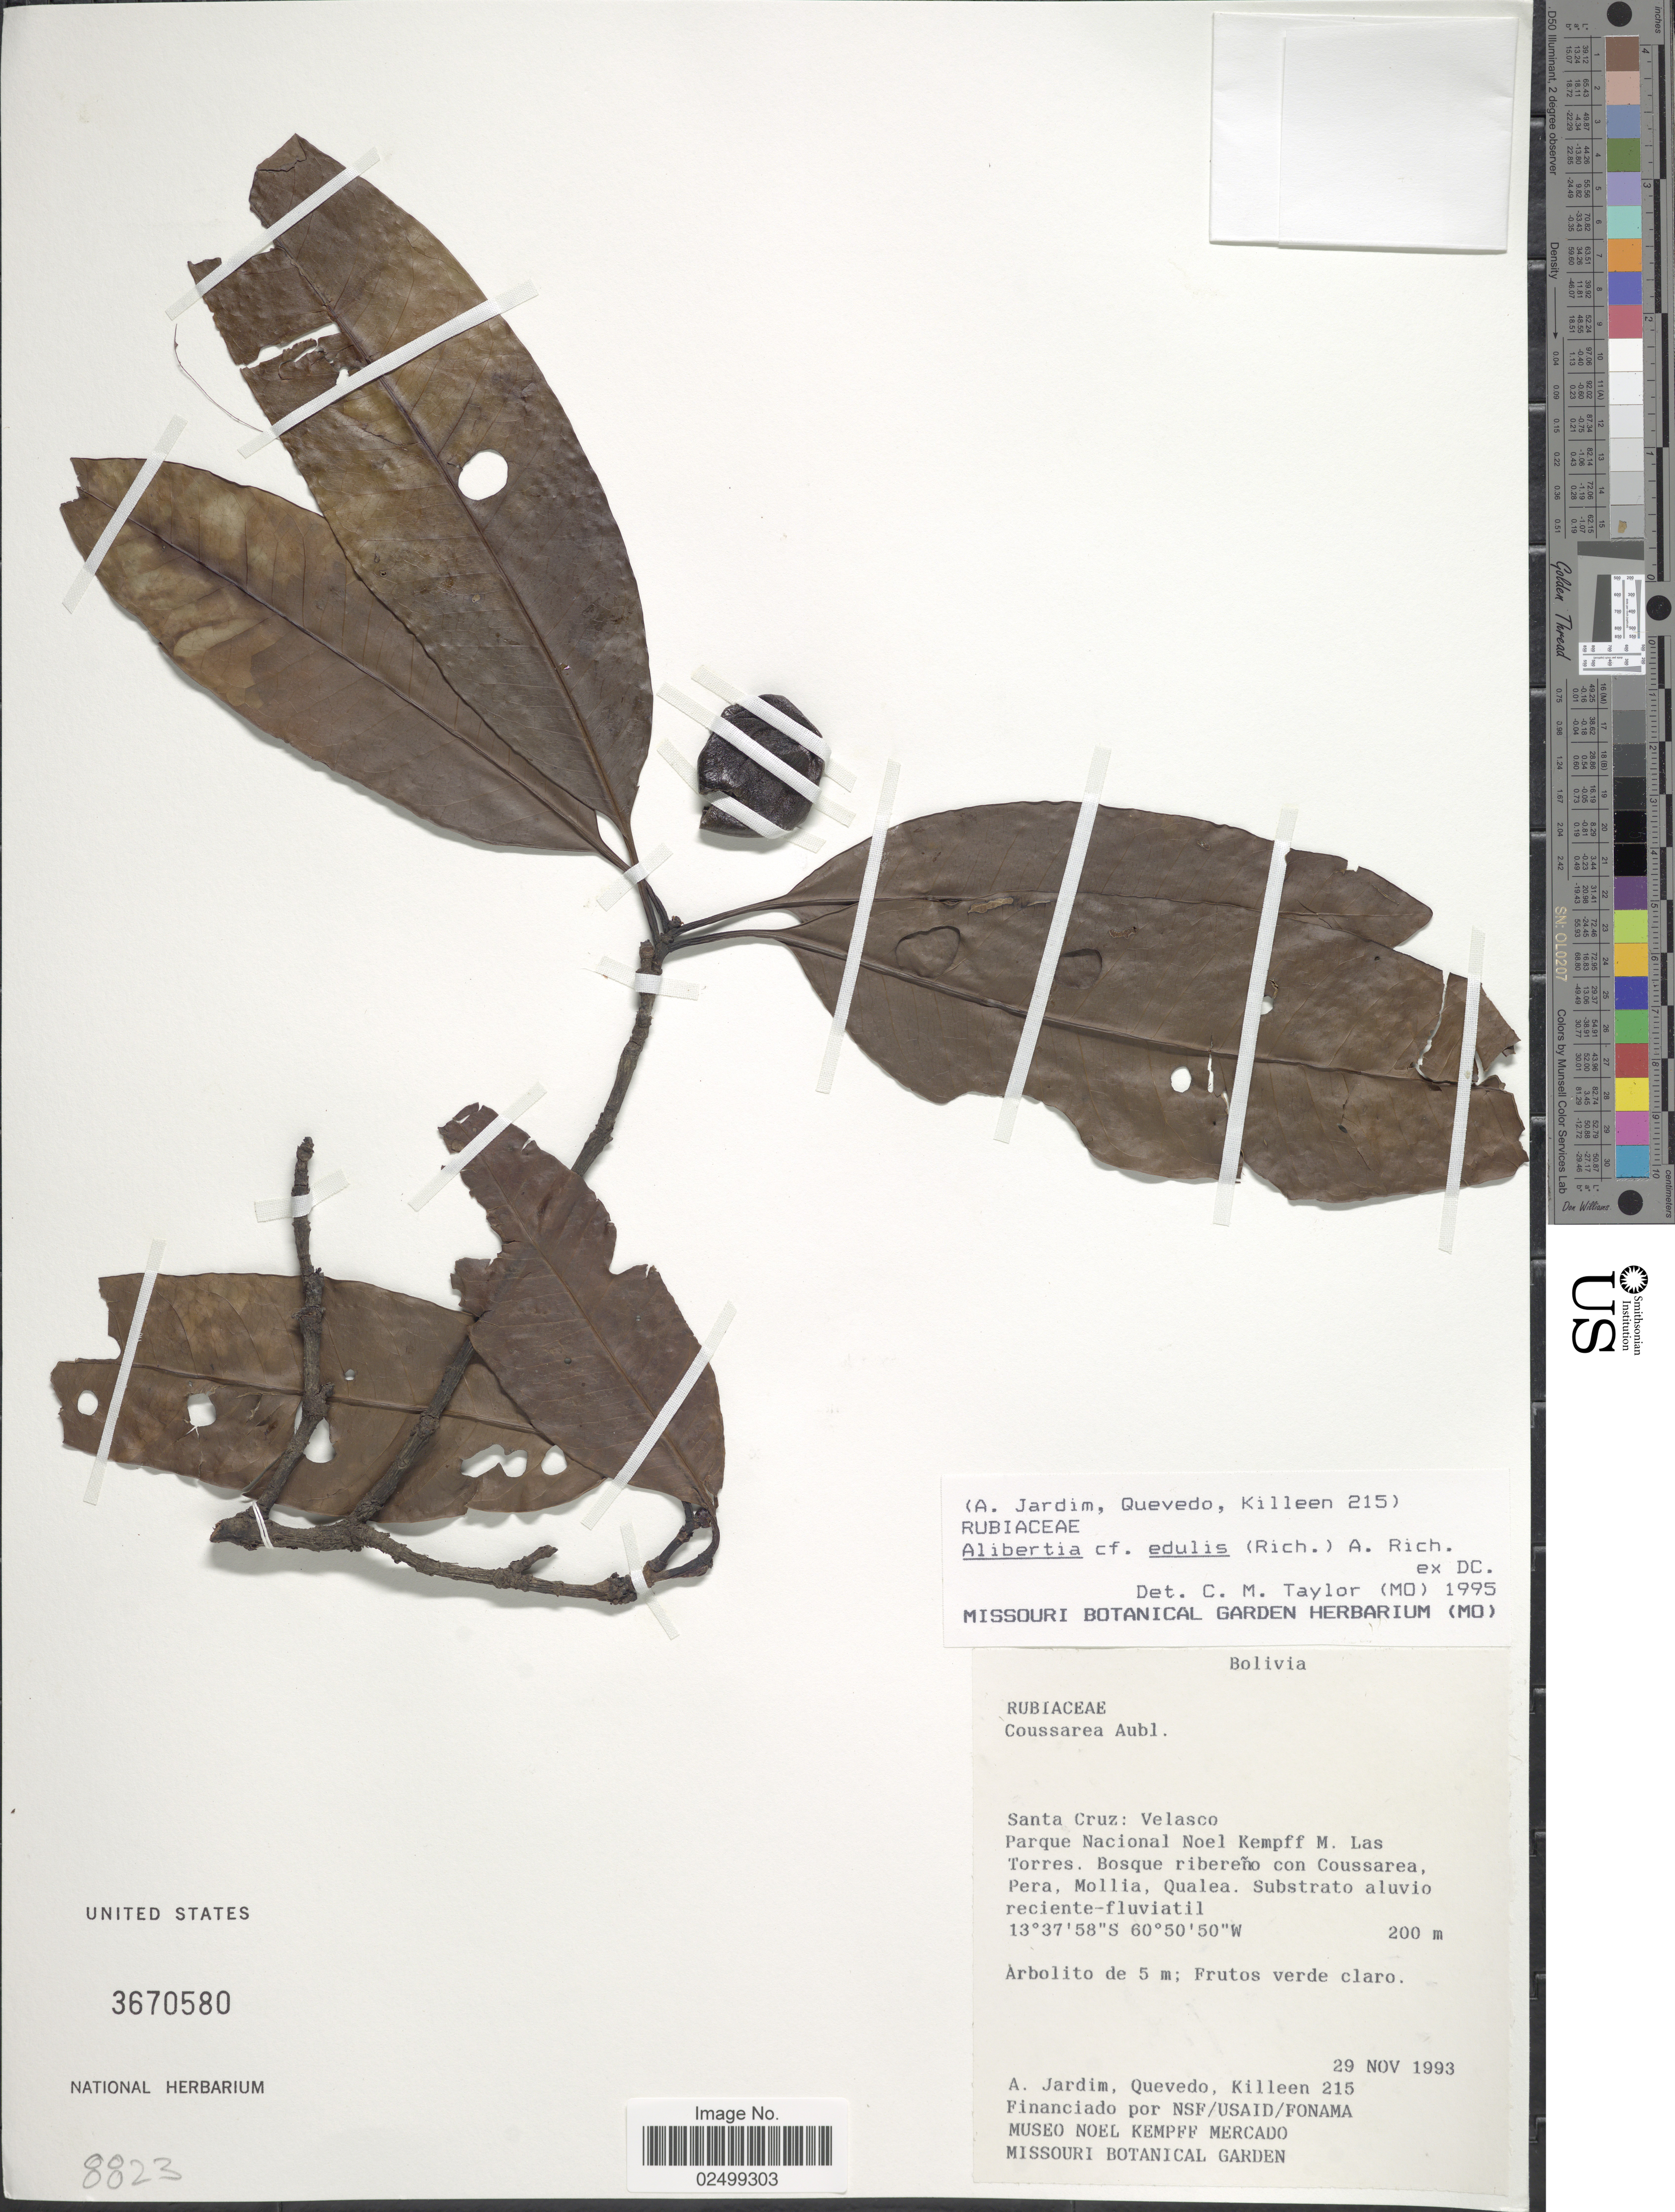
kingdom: Plantae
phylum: Tracheophyta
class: Magnoliopsida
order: Gentianales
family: Rubiaceae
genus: Alibertia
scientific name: Alibertia edulis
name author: (Rich.) A. Rich. ex DC.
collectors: A. Jardim, -- Quevedo & Killeen, --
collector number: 215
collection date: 1993-11-29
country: Bolivia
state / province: Santa Cruz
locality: Velasco, Parque Nacional Noel Kempff M Las Torres, Bosque ribereño con Coussarea, Pera, Molloa, Qualea. Substrato aluvio reciente-fluviatil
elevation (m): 200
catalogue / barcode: US 3670580